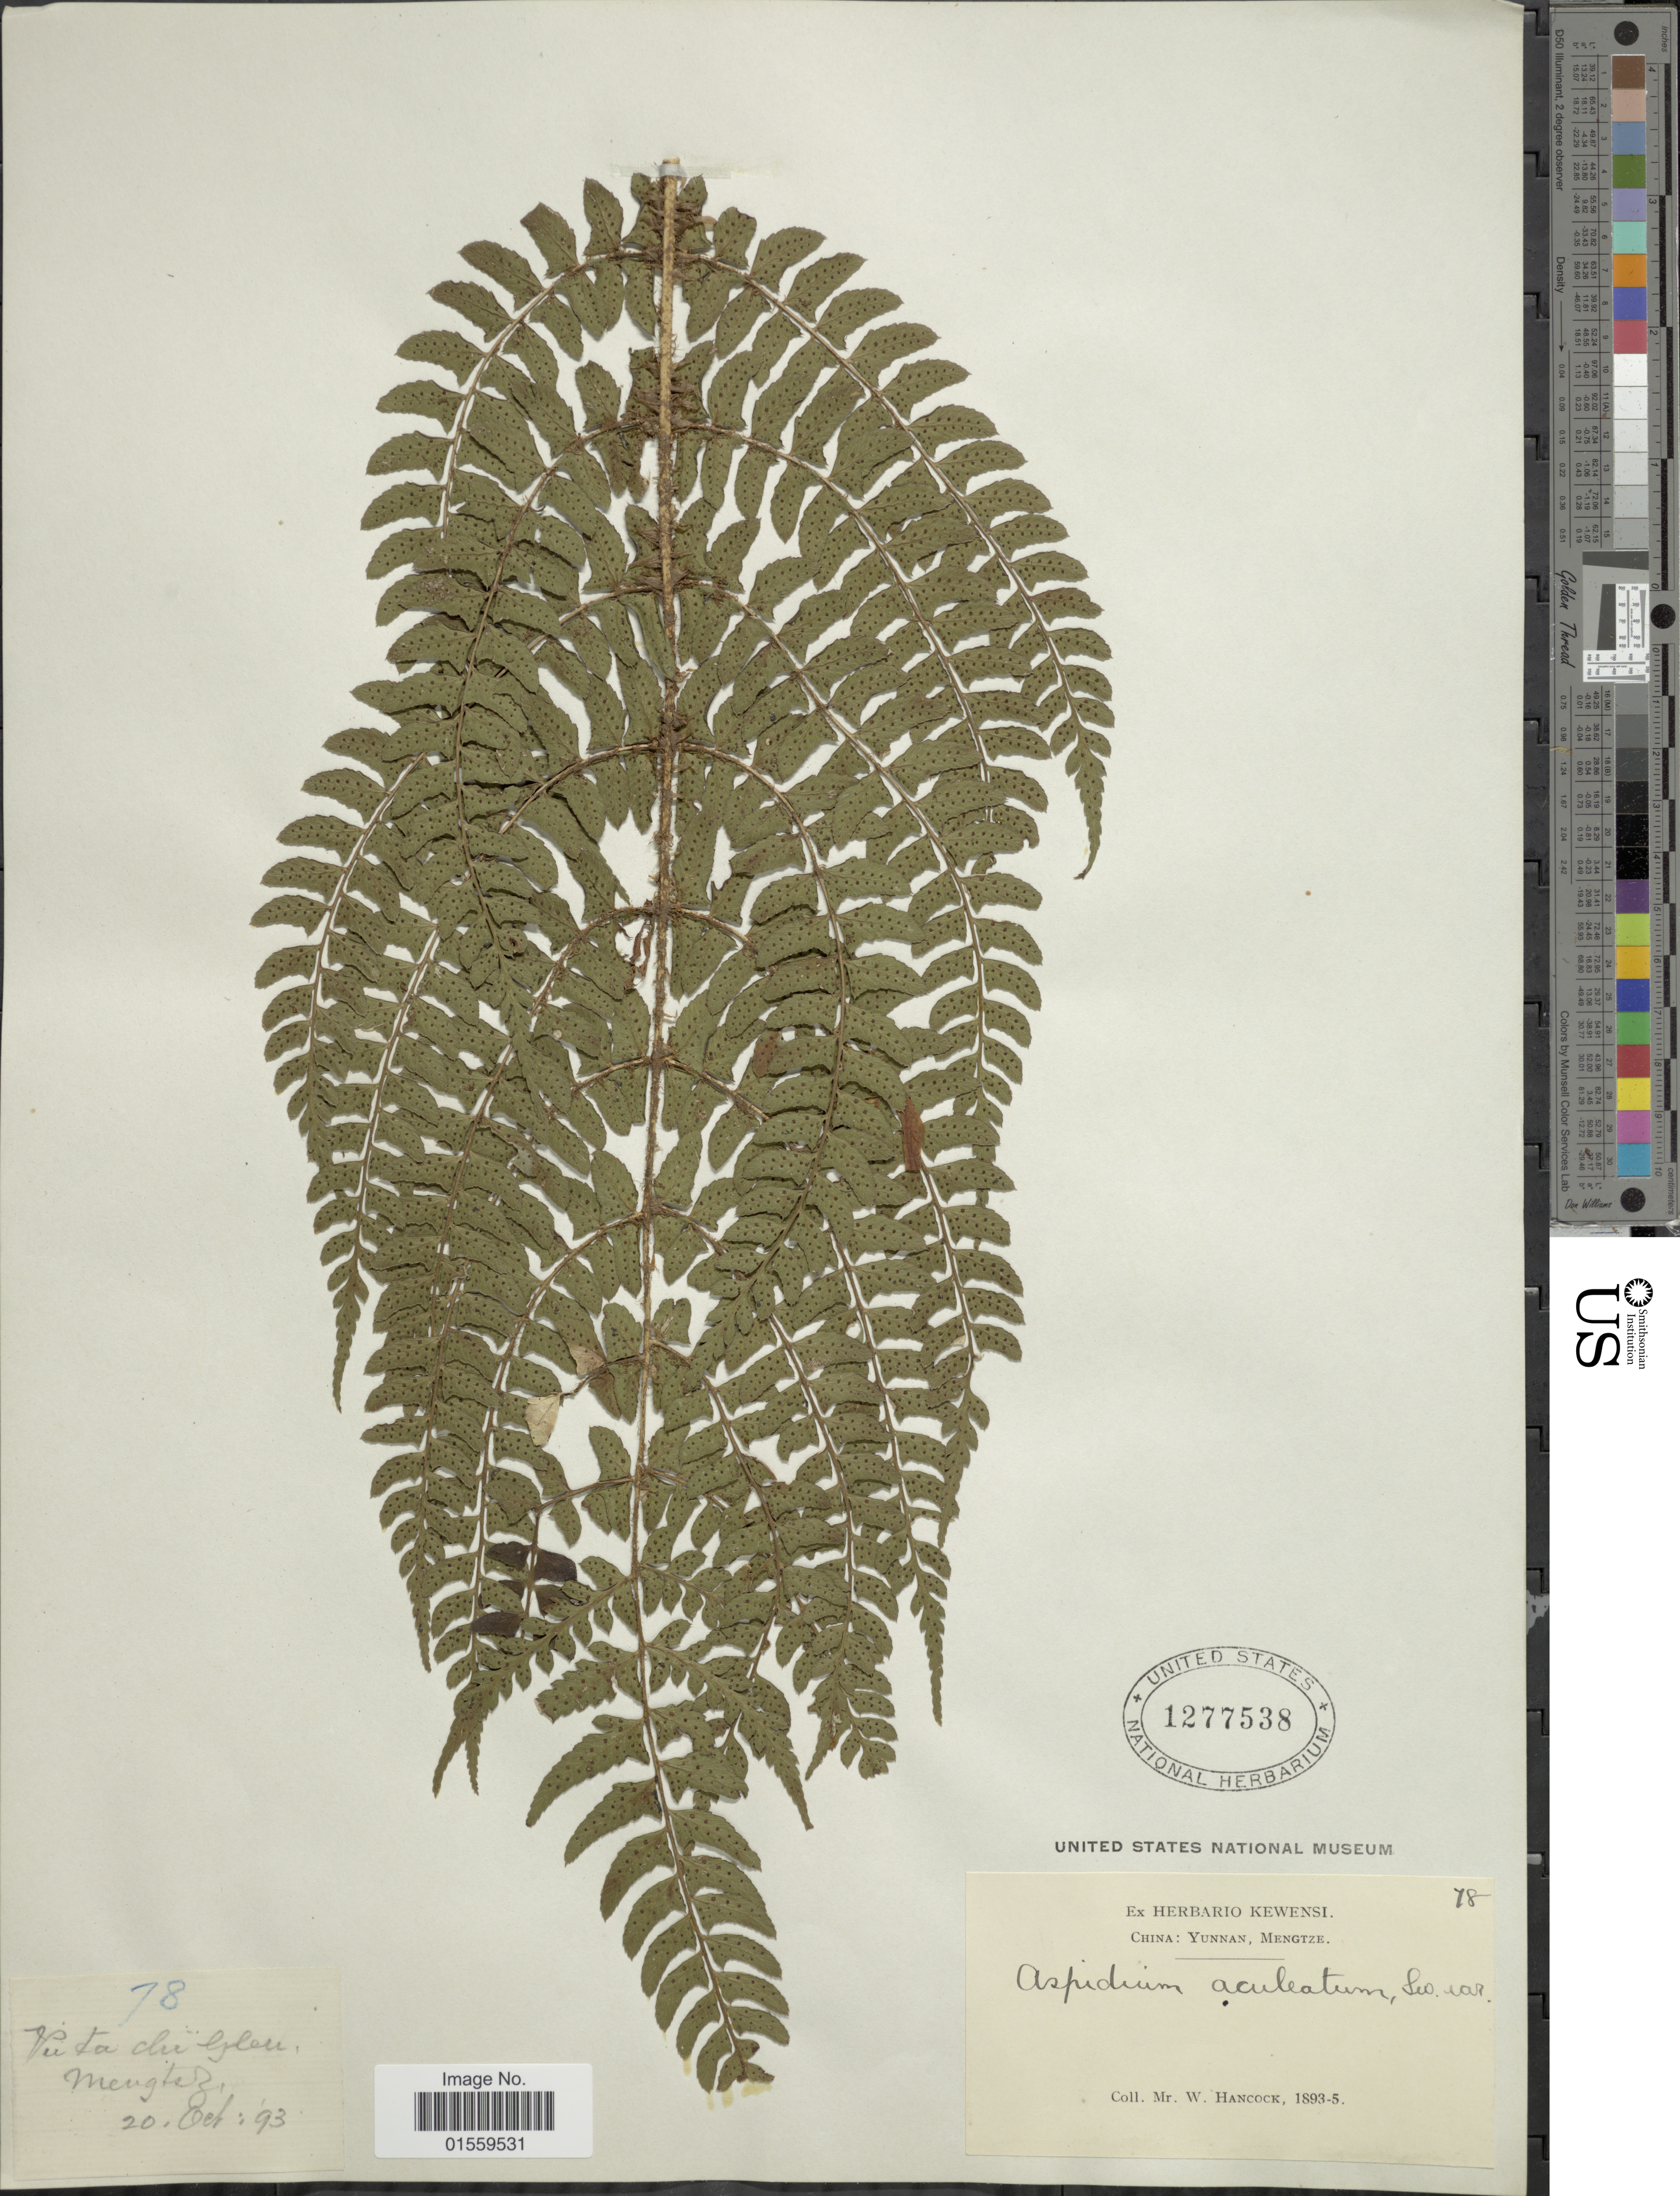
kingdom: Plantae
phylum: Tracheophyta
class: Polypodiopsida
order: Polypodiales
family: Dryopteridaceae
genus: Polystichum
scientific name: Polystichum setiferum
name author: (Forssk.) Moore ex Woynar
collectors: W. Hancock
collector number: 78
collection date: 1893-10-20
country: China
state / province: Yunnan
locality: China: Yunnan, Mengtze, Vuta chi Glen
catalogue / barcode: US 1277538